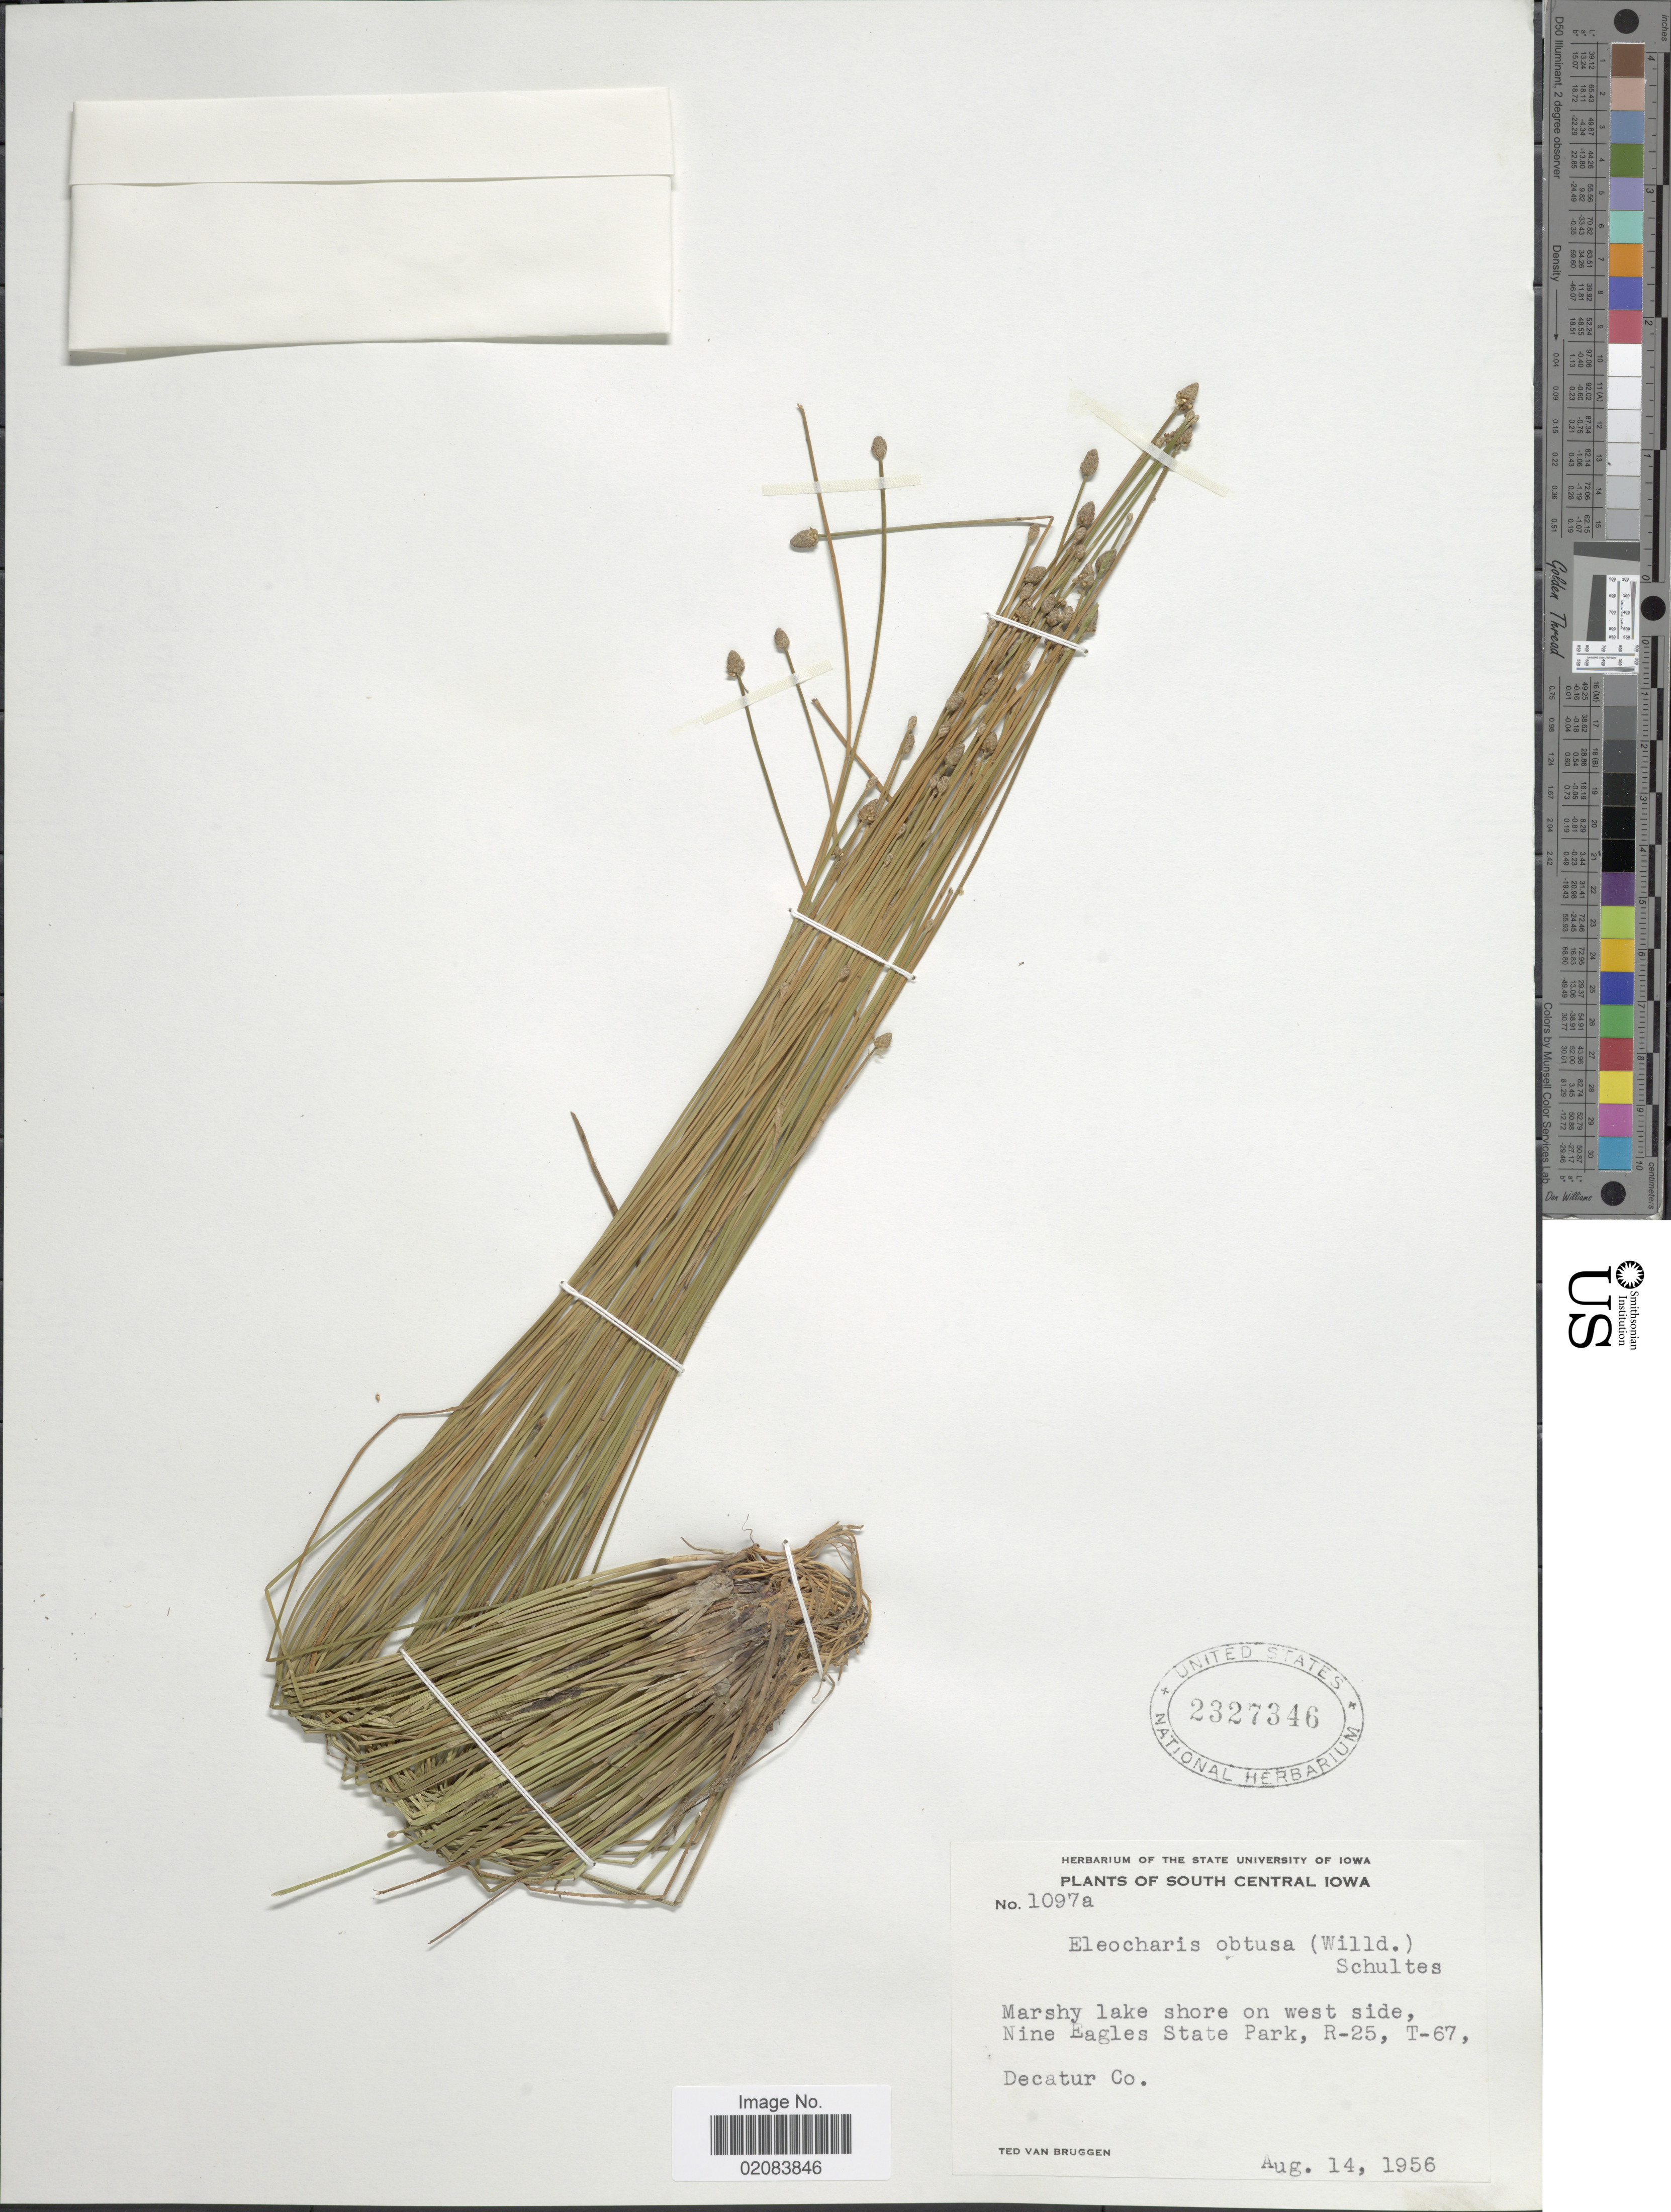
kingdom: Plantae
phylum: Tracheophyta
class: Liliopsida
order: Poales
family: Cyperaceae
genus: Eleocharis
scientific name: Eleocharis obtusa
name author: (Willd.) Schult.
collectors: T. van Bruggen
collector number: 1097a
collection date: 1956-08-14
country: United States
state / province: Iowa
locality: South Central Iowa. Marshy lake shore on west side, Nine Eagles State Park, R-25, T-67, Decatur Co.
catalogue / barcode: US 2327346